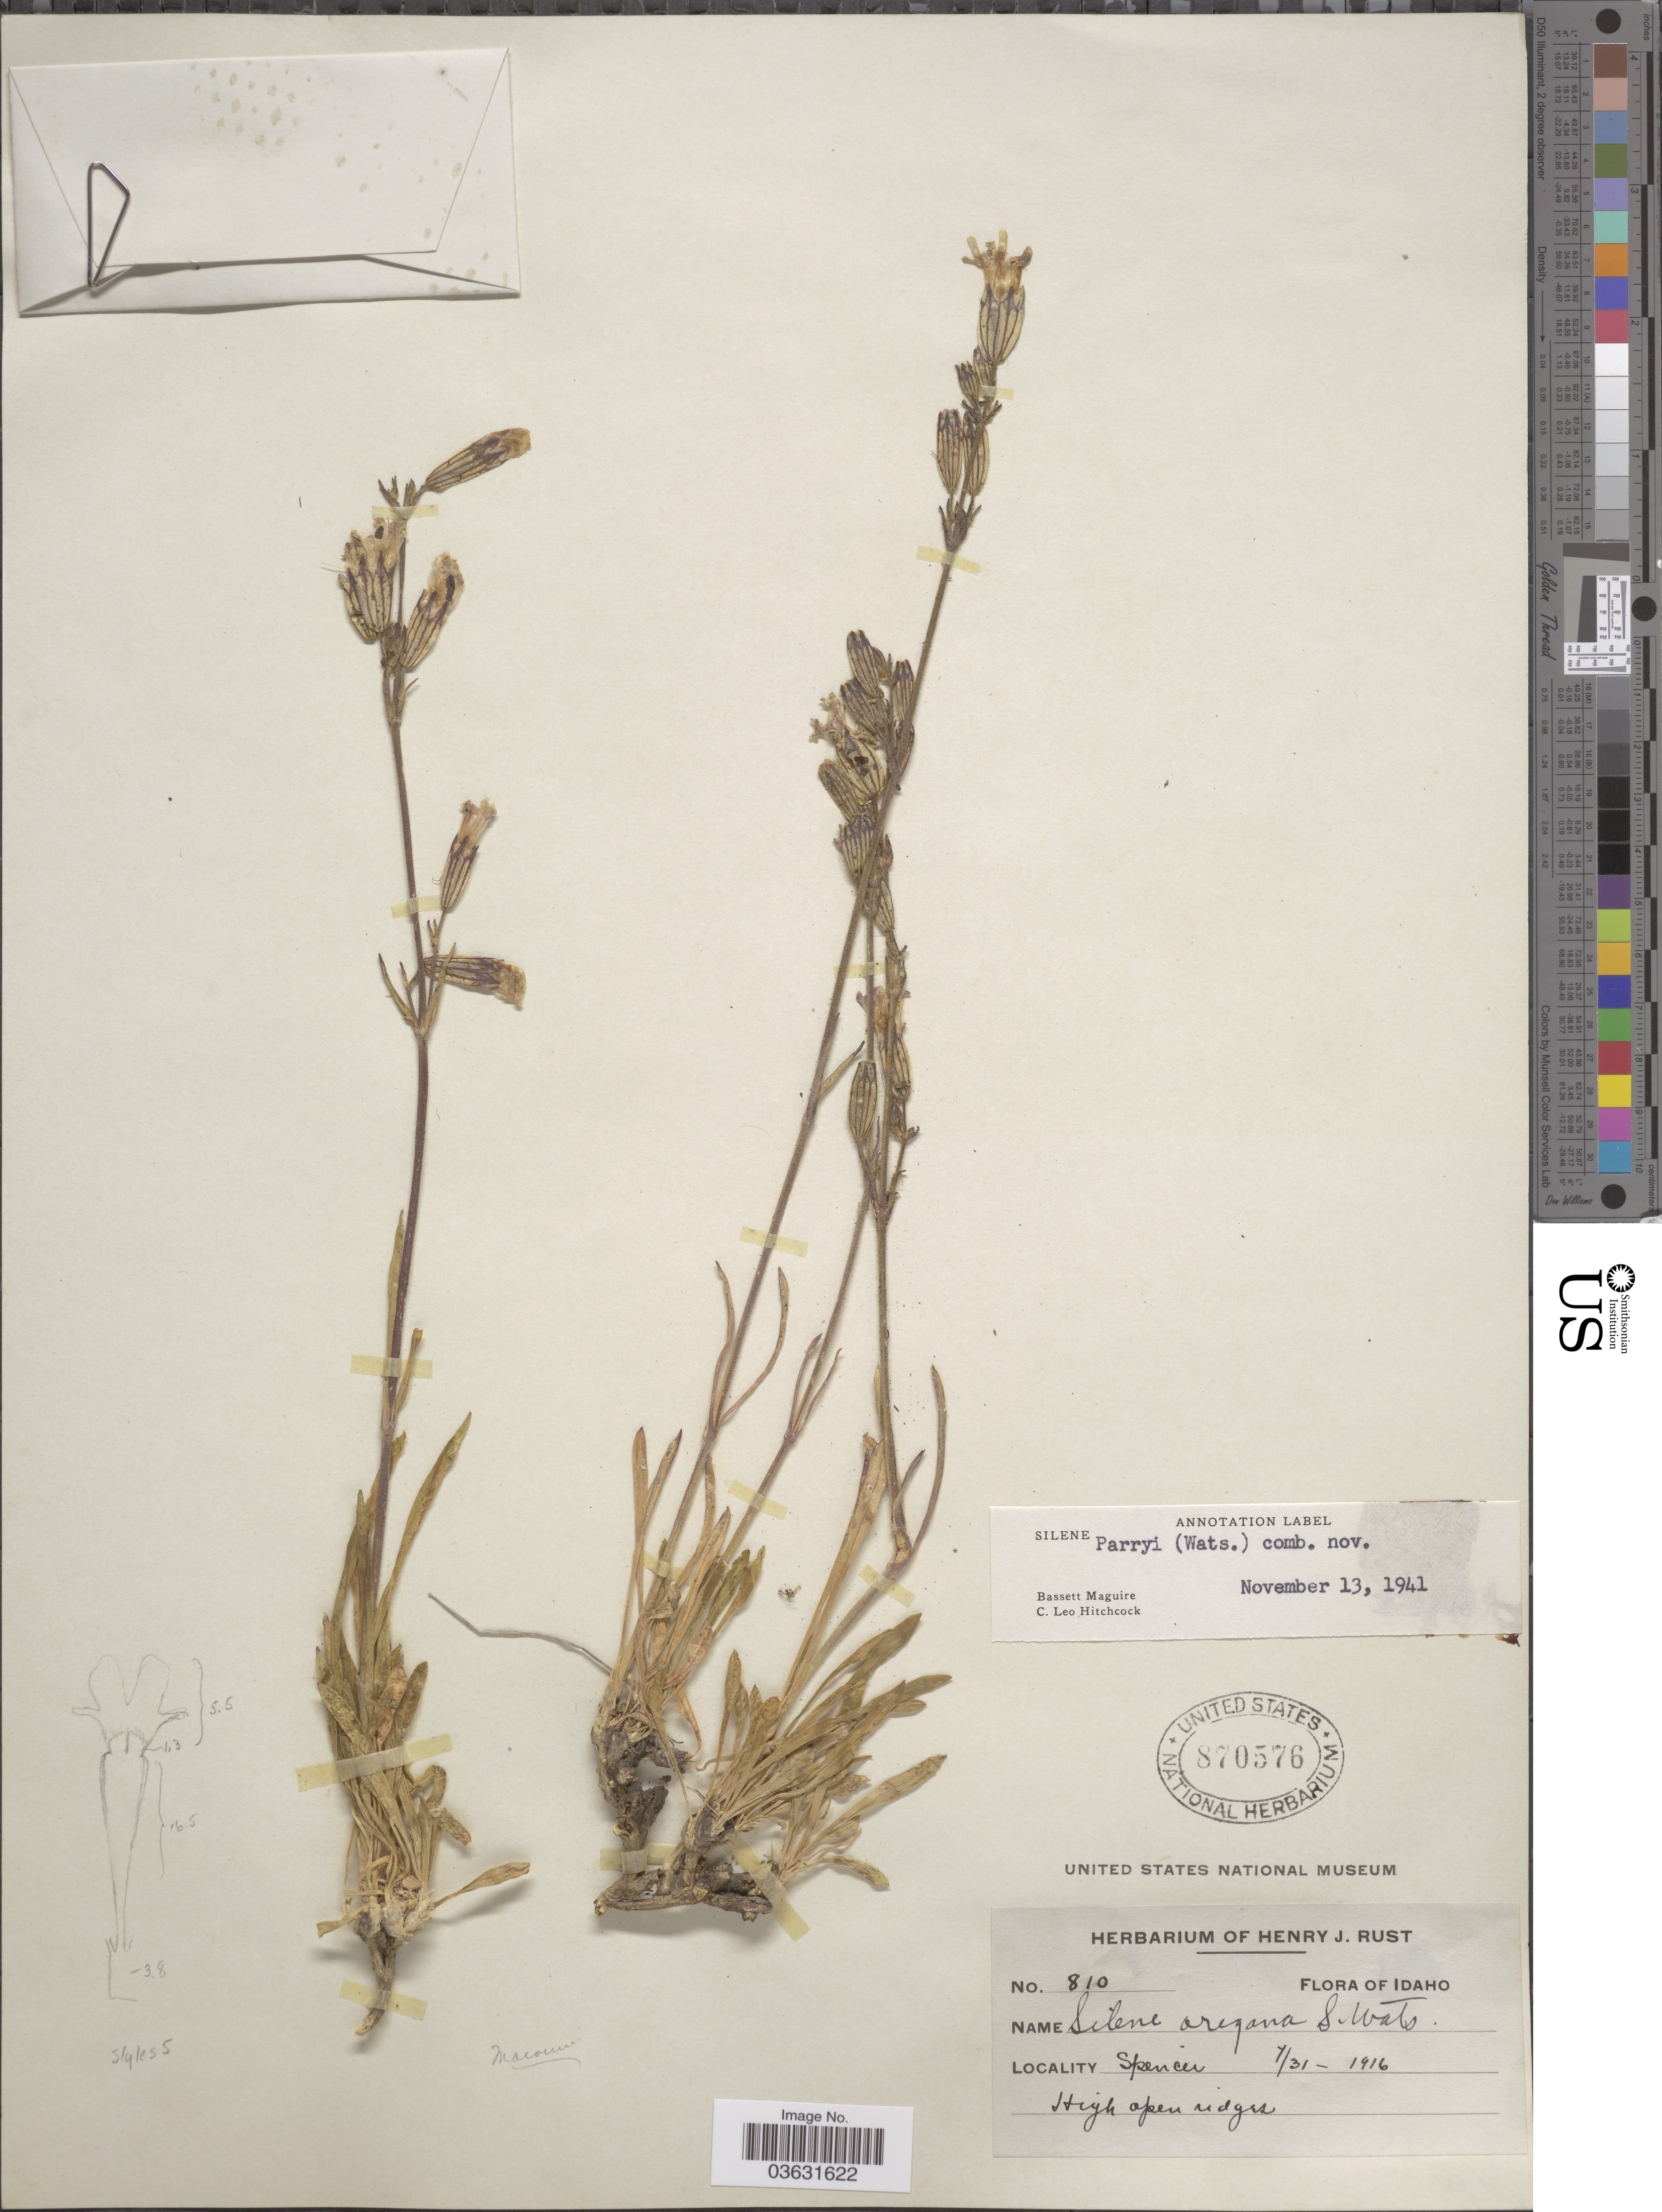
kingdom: Plantae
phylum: Tracheophyta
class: Magnoliopsida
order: Caryophyllales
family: Caryophyllaceae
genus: Silene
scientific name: Silene parryi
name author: (S. Watson) C.L. Hitchc. & Maguire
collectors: ex herb. Henry J. Rust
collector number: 810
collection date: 1916-07-31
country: United States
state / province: Idaho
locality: Spencer.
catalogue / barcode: US 870576